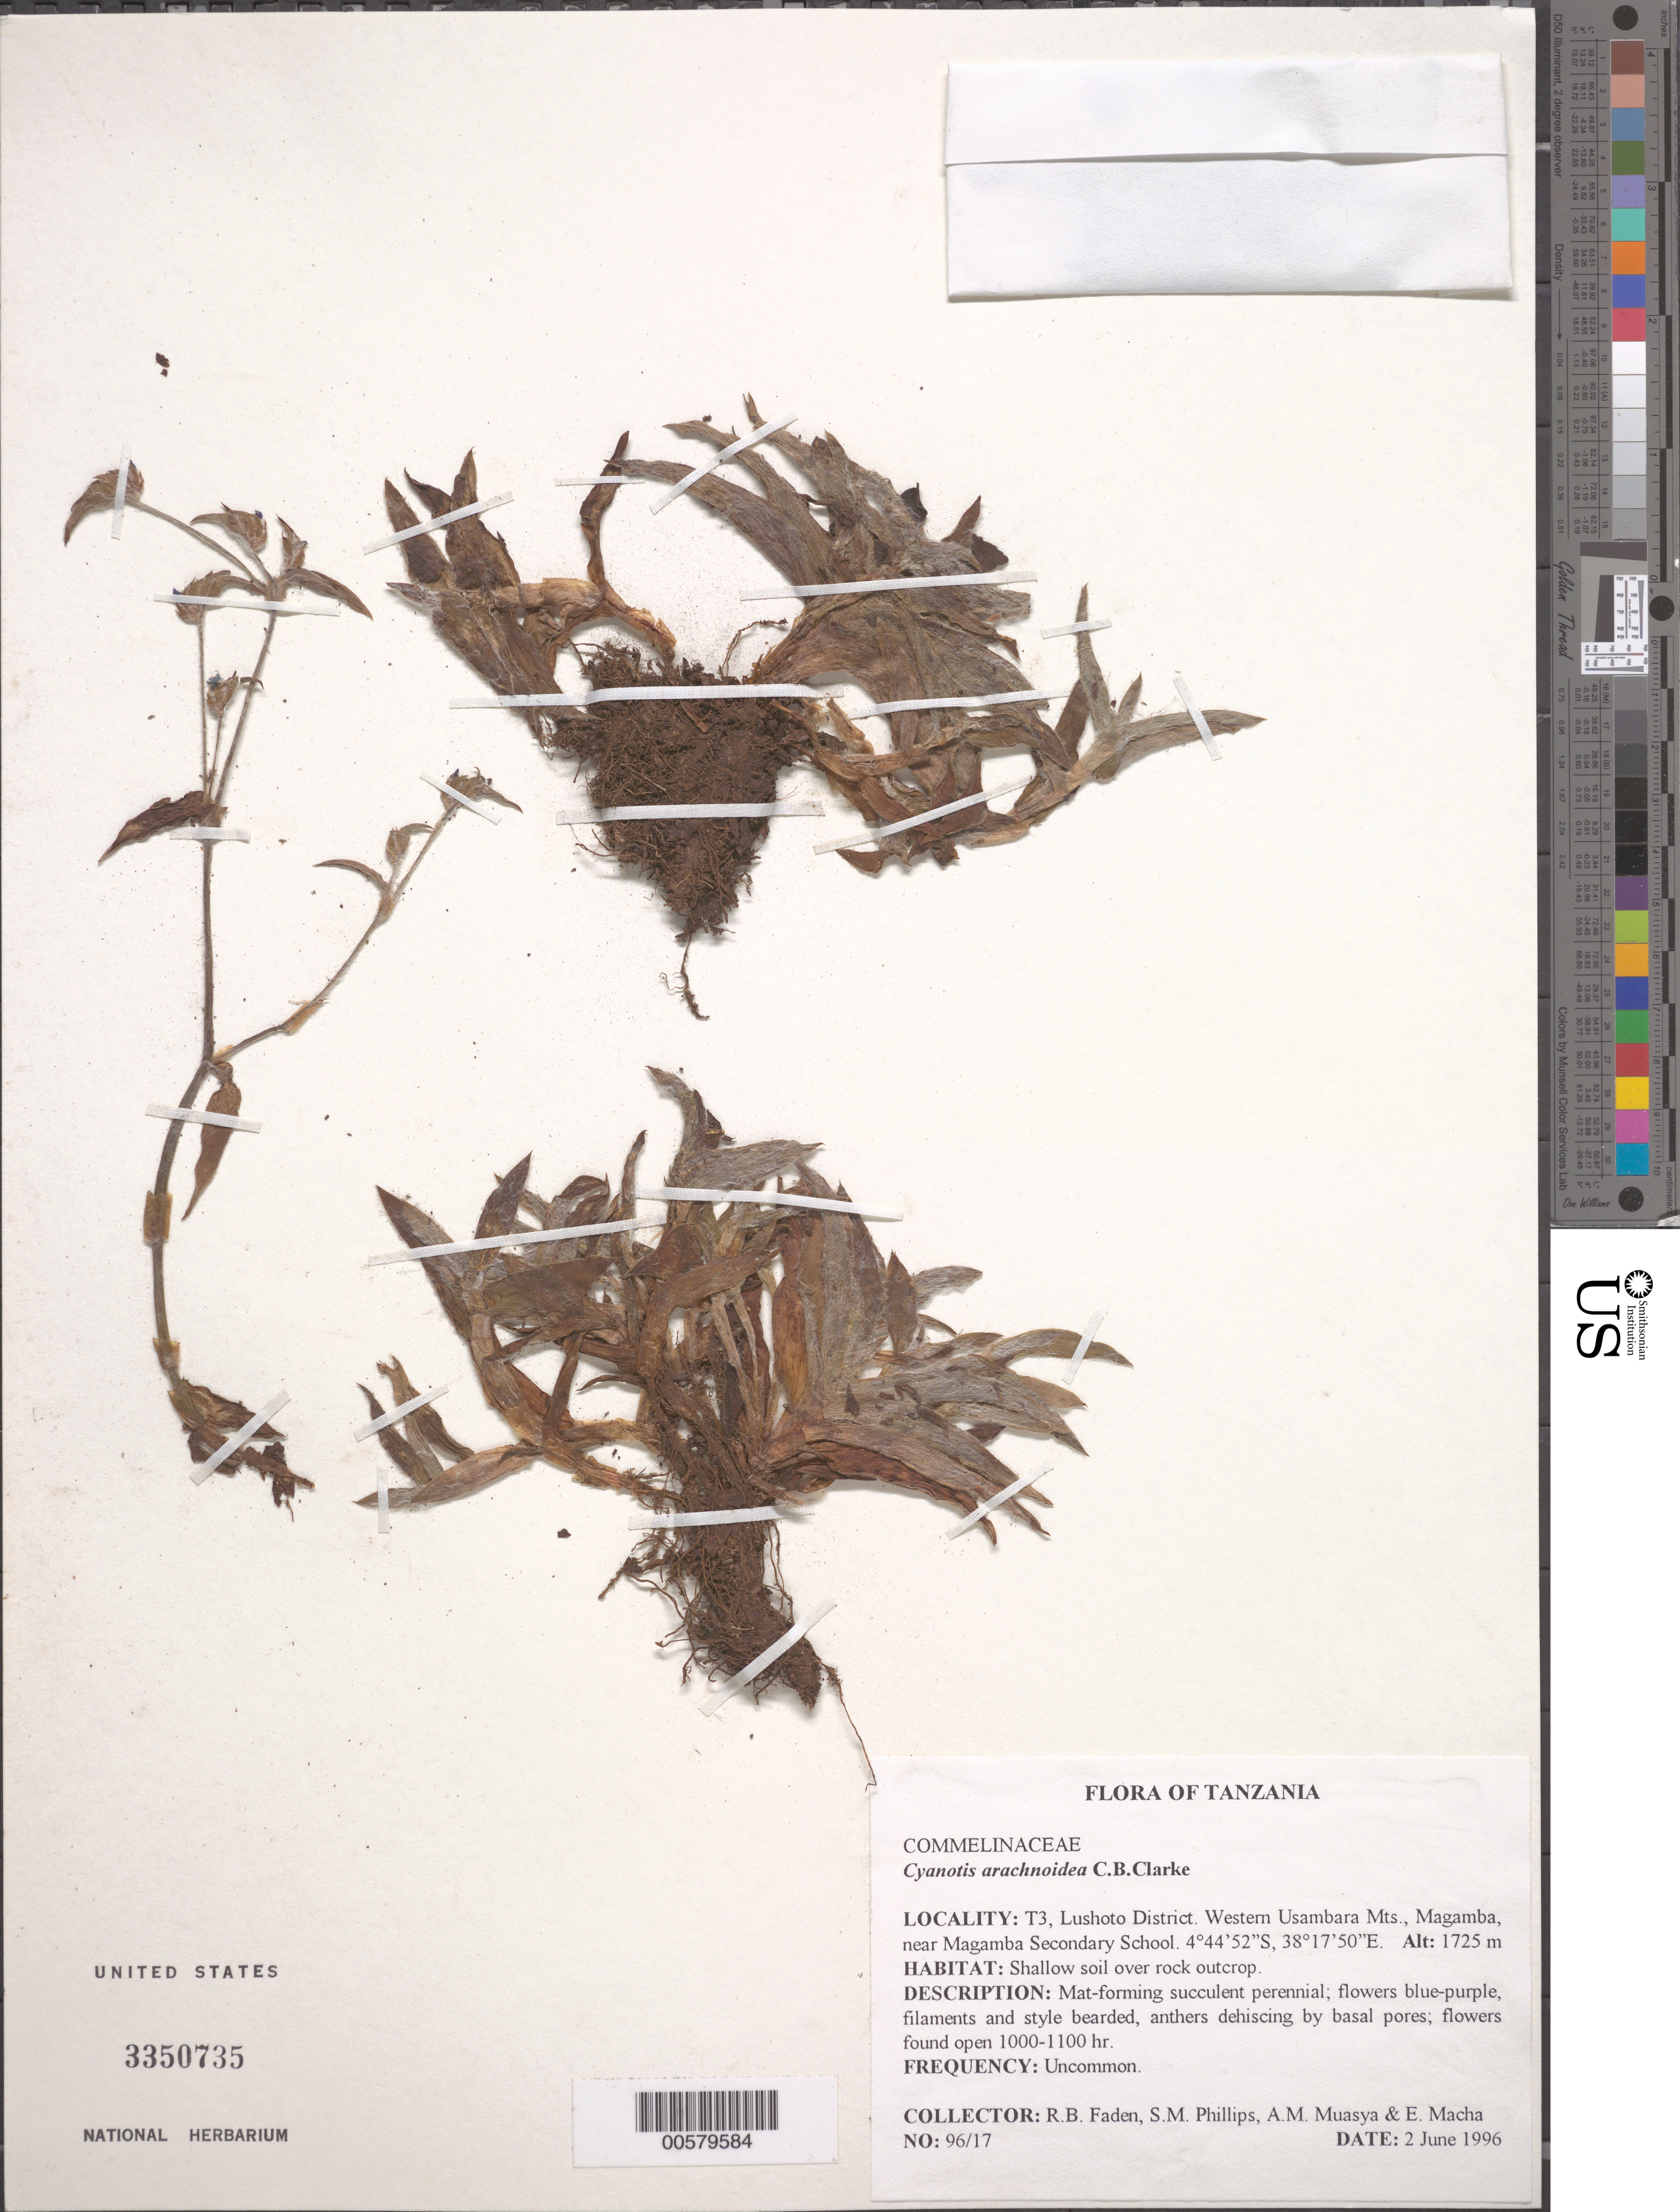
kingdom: Plantae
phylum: Tracheophyta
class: Liliopsida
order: Commelinales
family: Commelinaceae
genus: Cyanotis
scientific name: Cyanotis arachnoidea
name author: C.B. Clarke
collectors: R. B. Faden, S. M. Phillips, A. Muasya & E. Macha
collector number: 96/17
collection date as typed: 02 Jun 1996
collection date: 1996-06-02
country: Tanzania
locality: Lushoto dist., western usambara mts., mombo-lushoto road ional park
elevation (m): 1725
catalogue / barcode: US 3350735